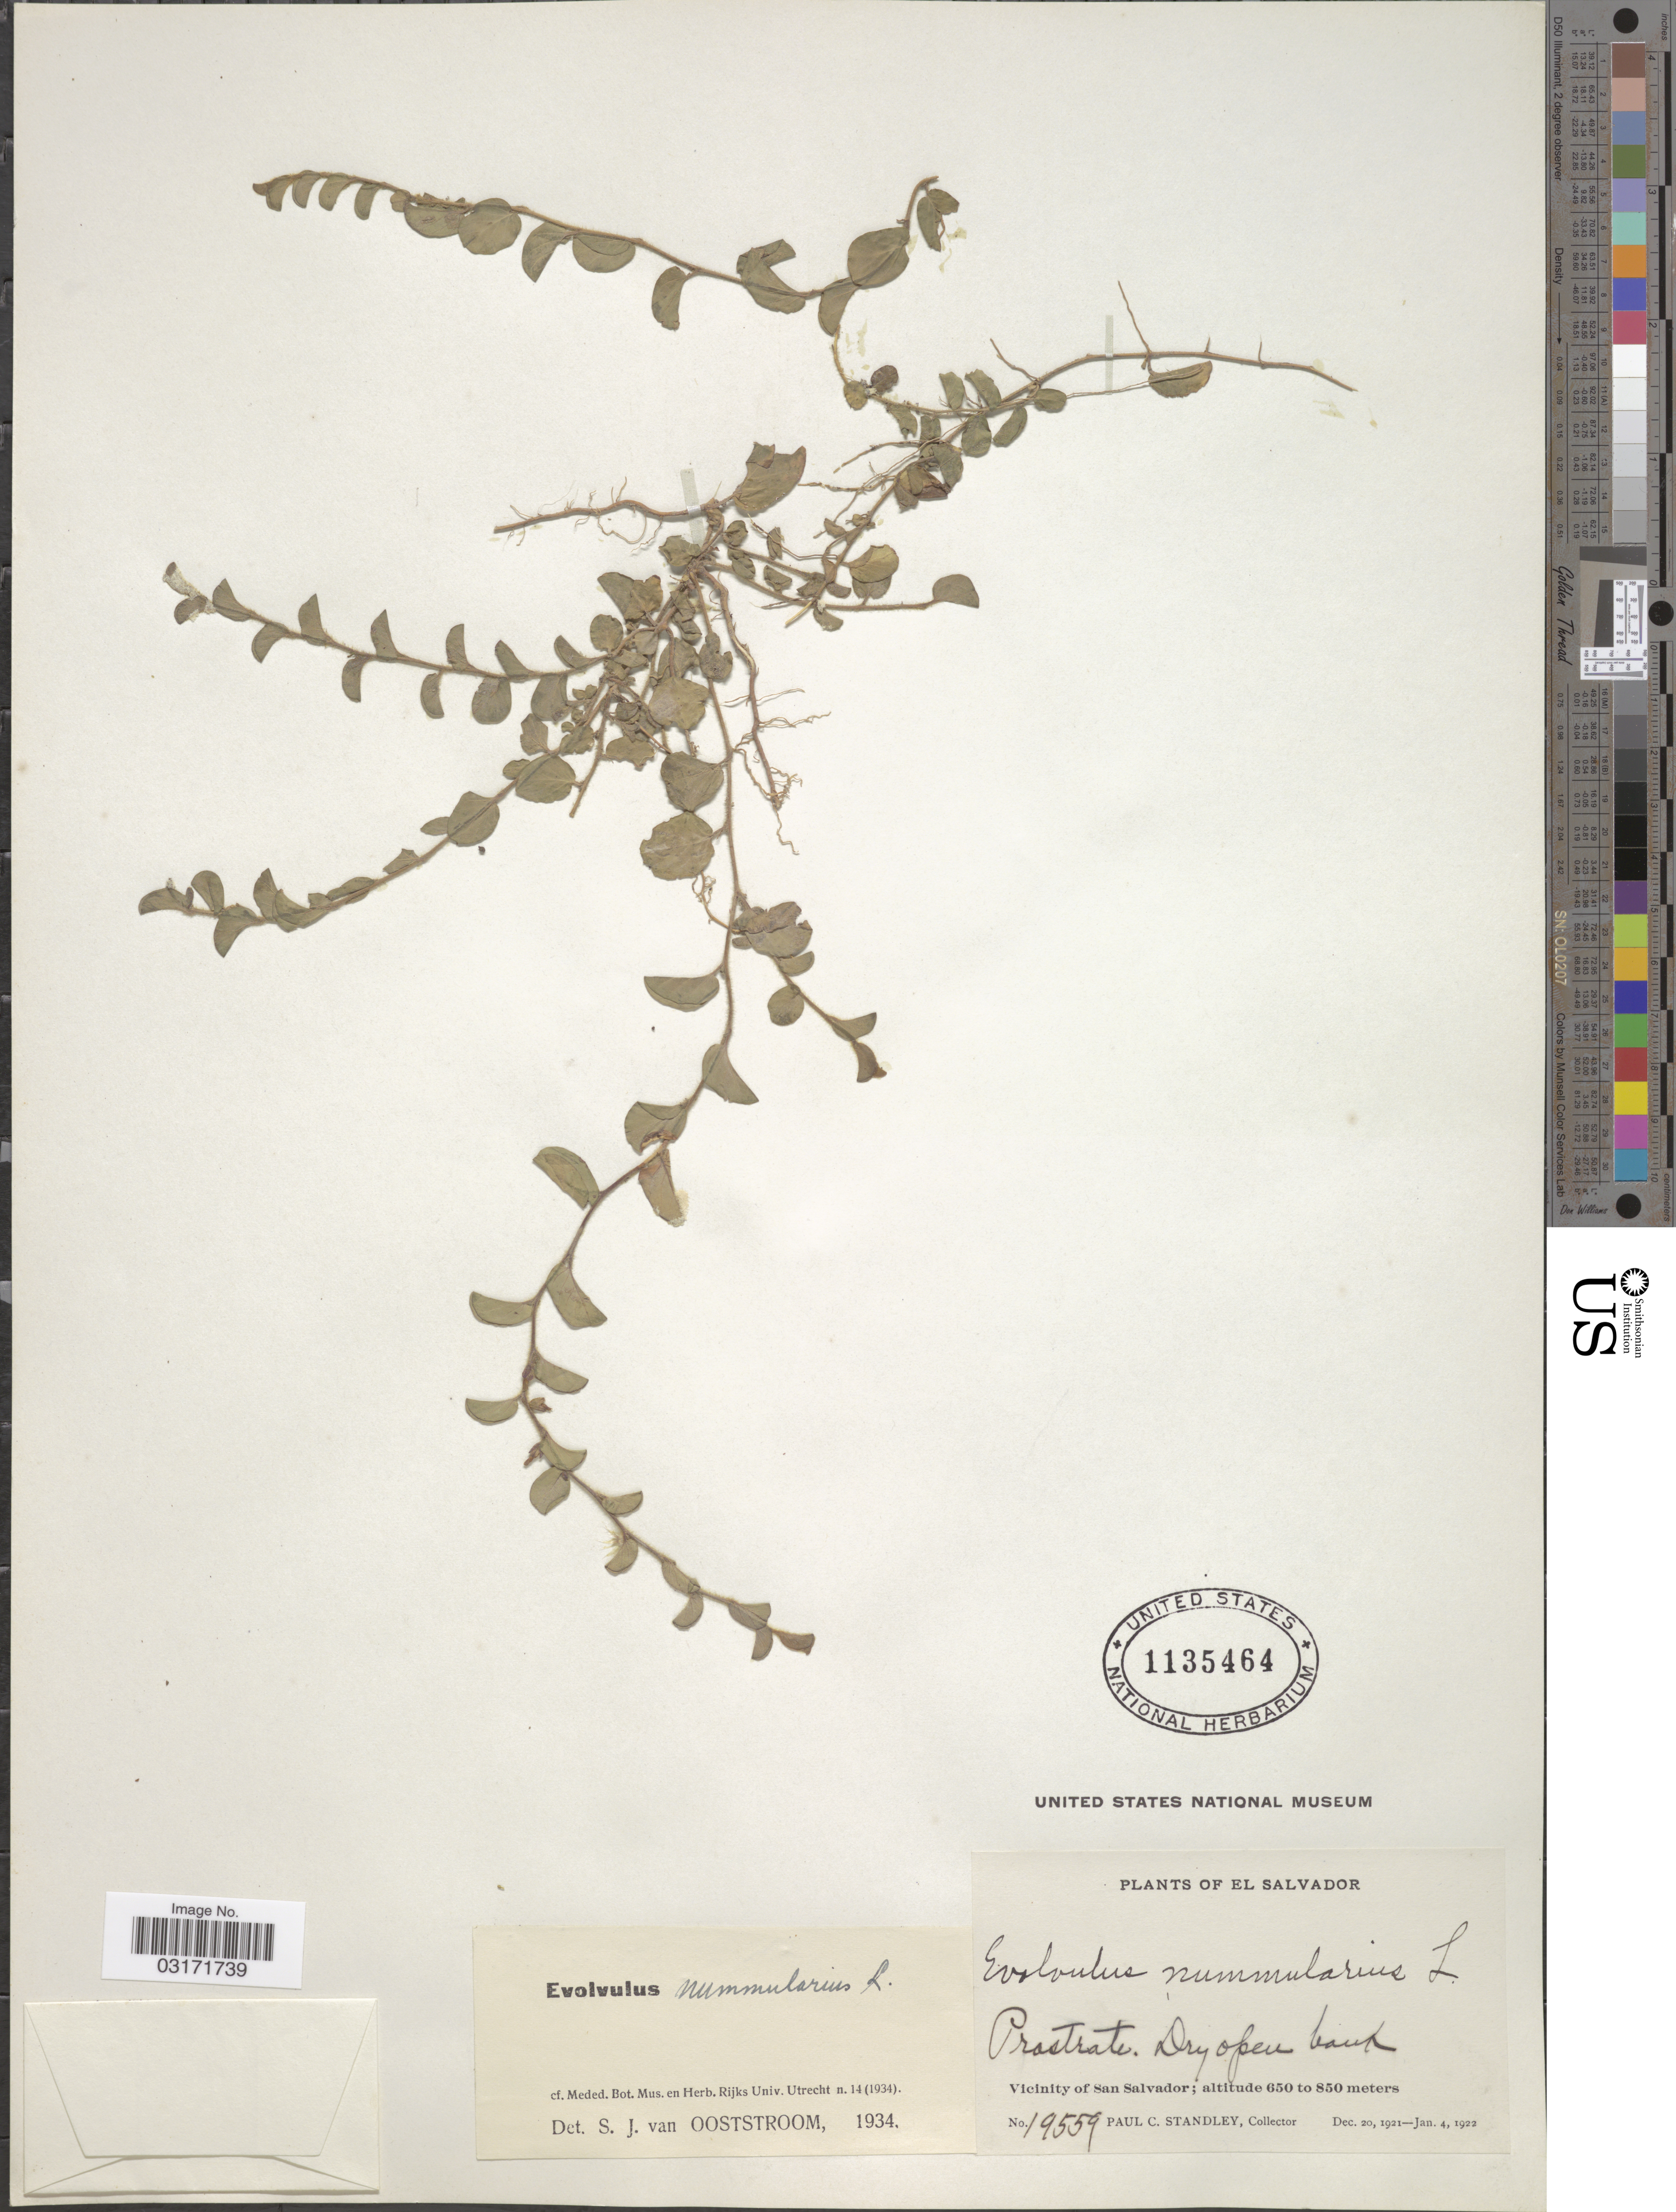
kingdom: Plantae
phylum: Tracheophyta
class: Magnoliopsida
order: Solanales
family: Convolvulaceae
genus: Evolvulus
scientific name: Evolvulus nummularius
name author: (L.) L.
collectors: P. C. Standley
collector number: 19559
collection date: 1921-12-20/1922-01-04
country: El Salvador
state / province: San Salvador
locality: Vicinity of San Salvador.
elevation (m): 650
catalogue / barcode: US 1135464